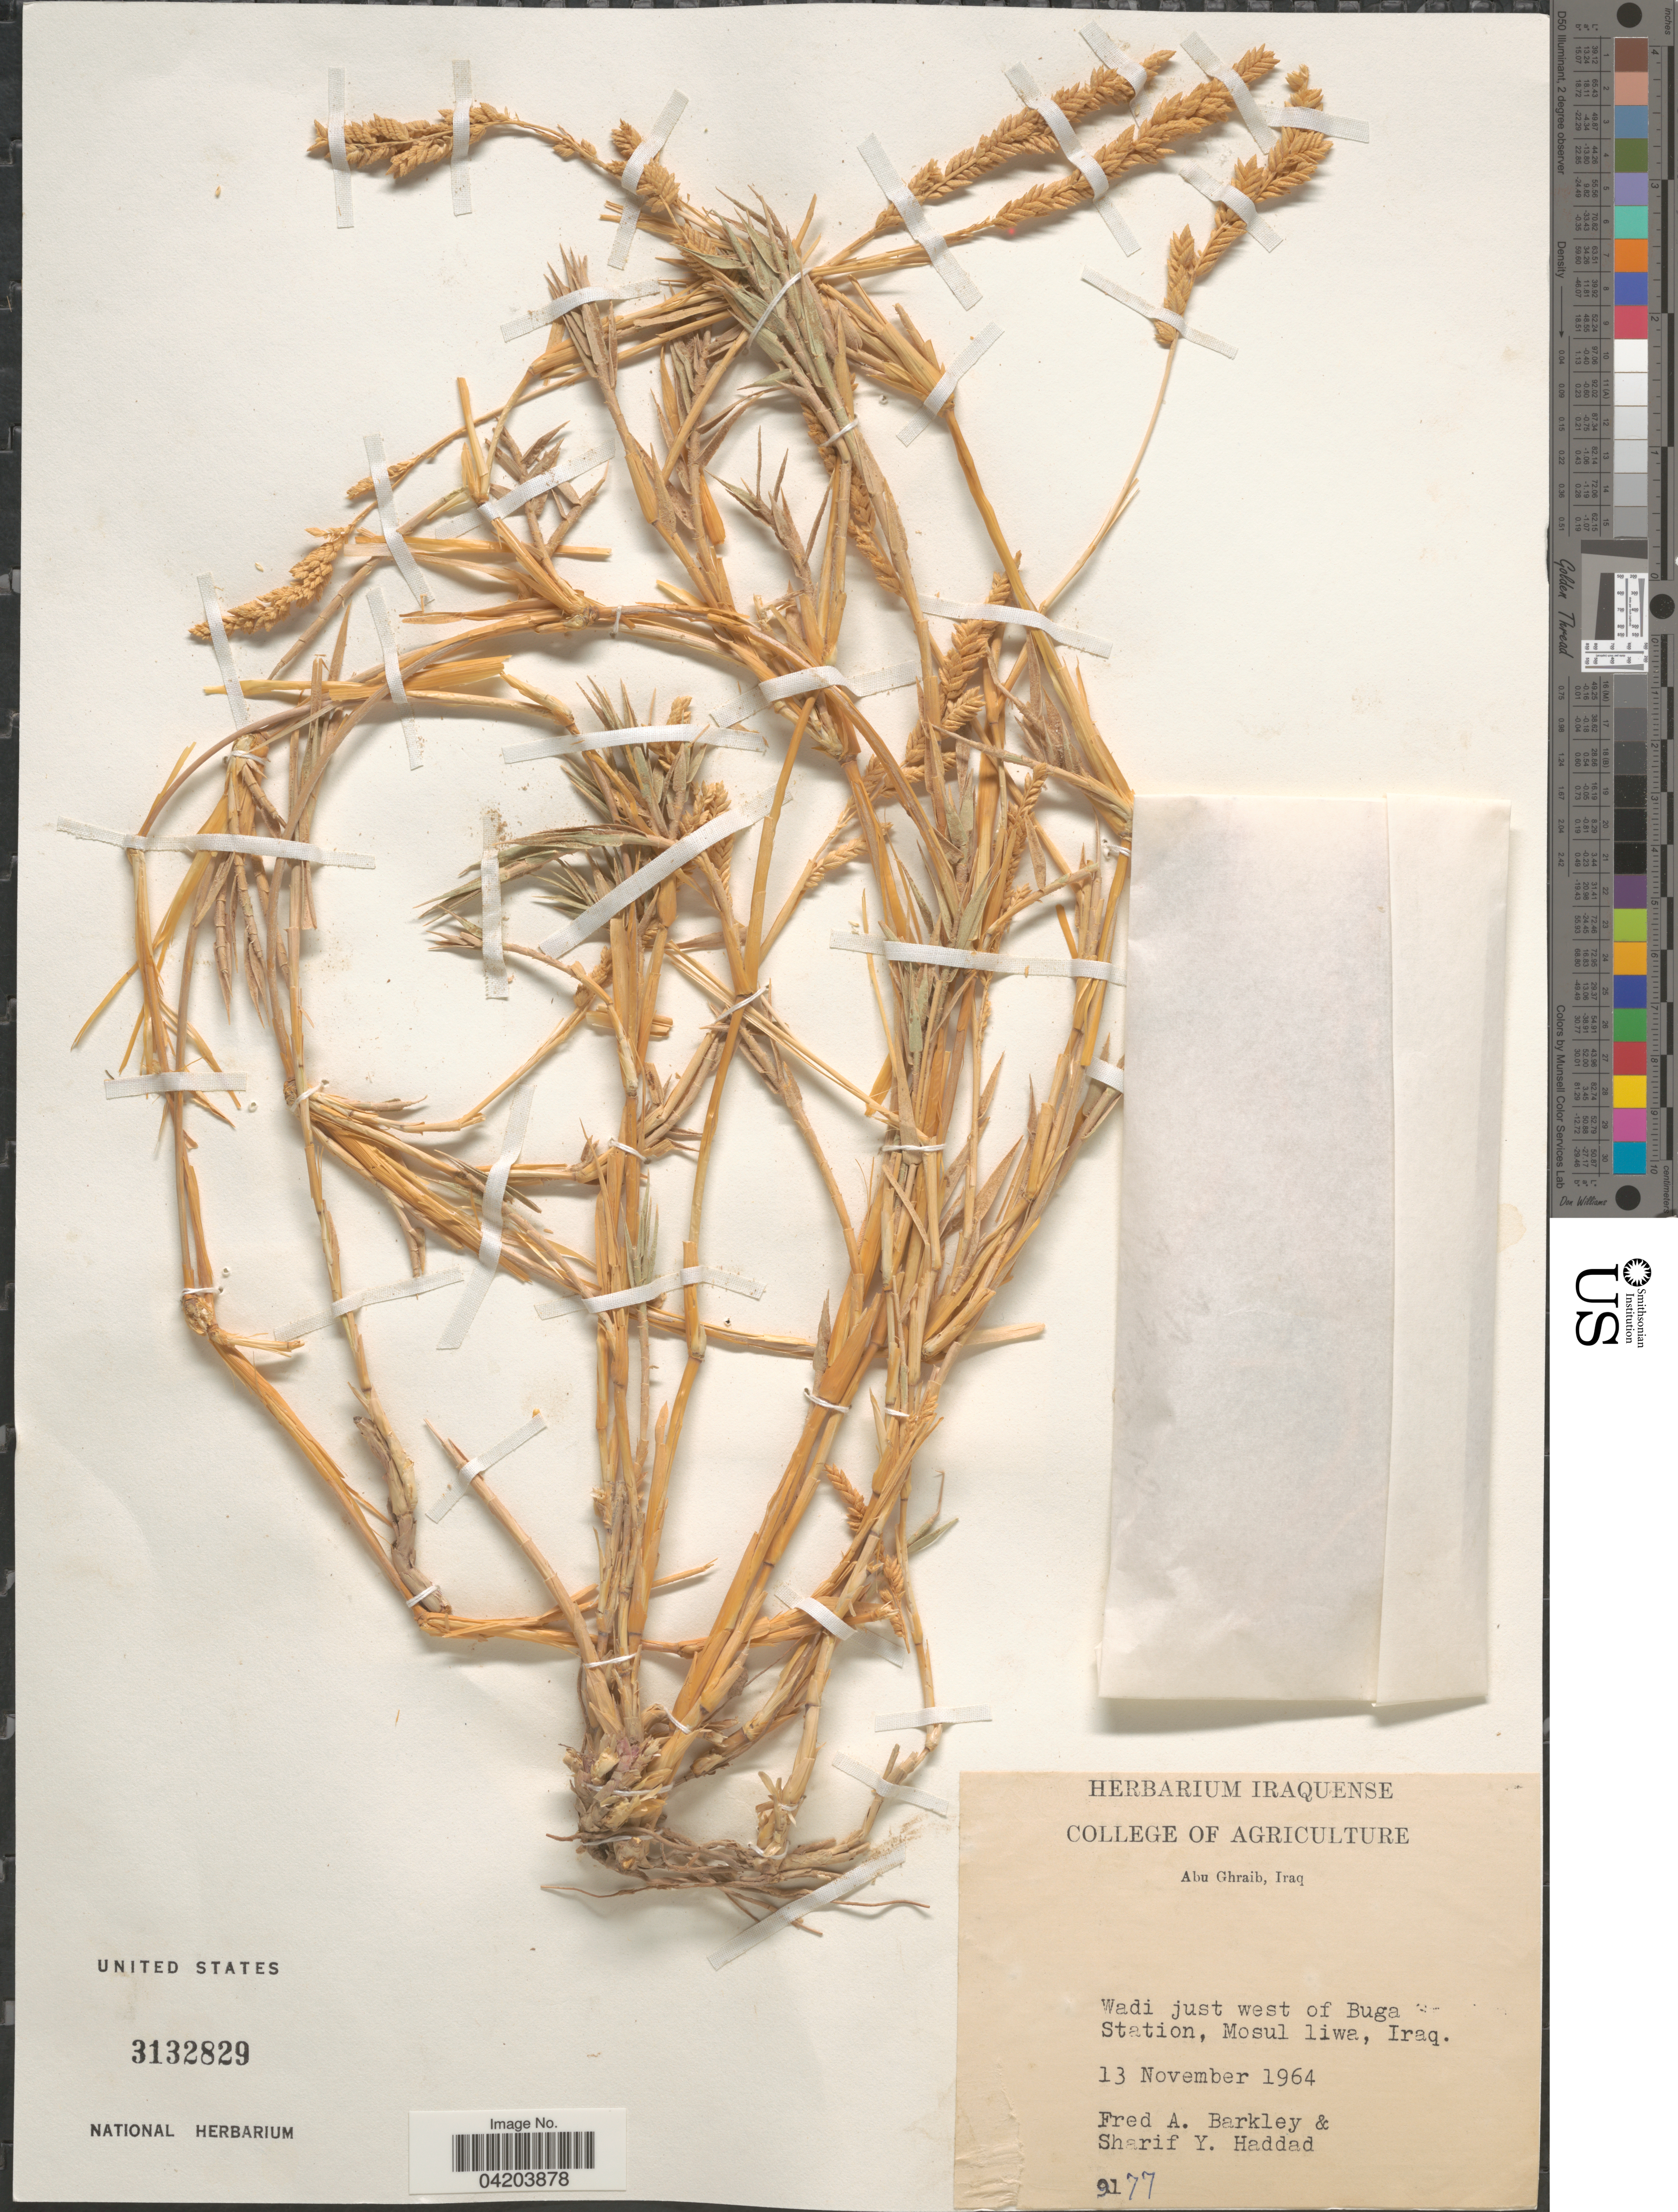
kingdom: Plantae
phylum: Tracheophyta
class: Liliopsida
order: Poales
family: Poaceae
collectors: F. A. Barkley & S. Haddad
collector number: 9177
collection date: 1964-11-13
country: Iraq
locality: Wadi just west of Buga Station, Mosul liwa.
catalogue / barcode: US 3132829